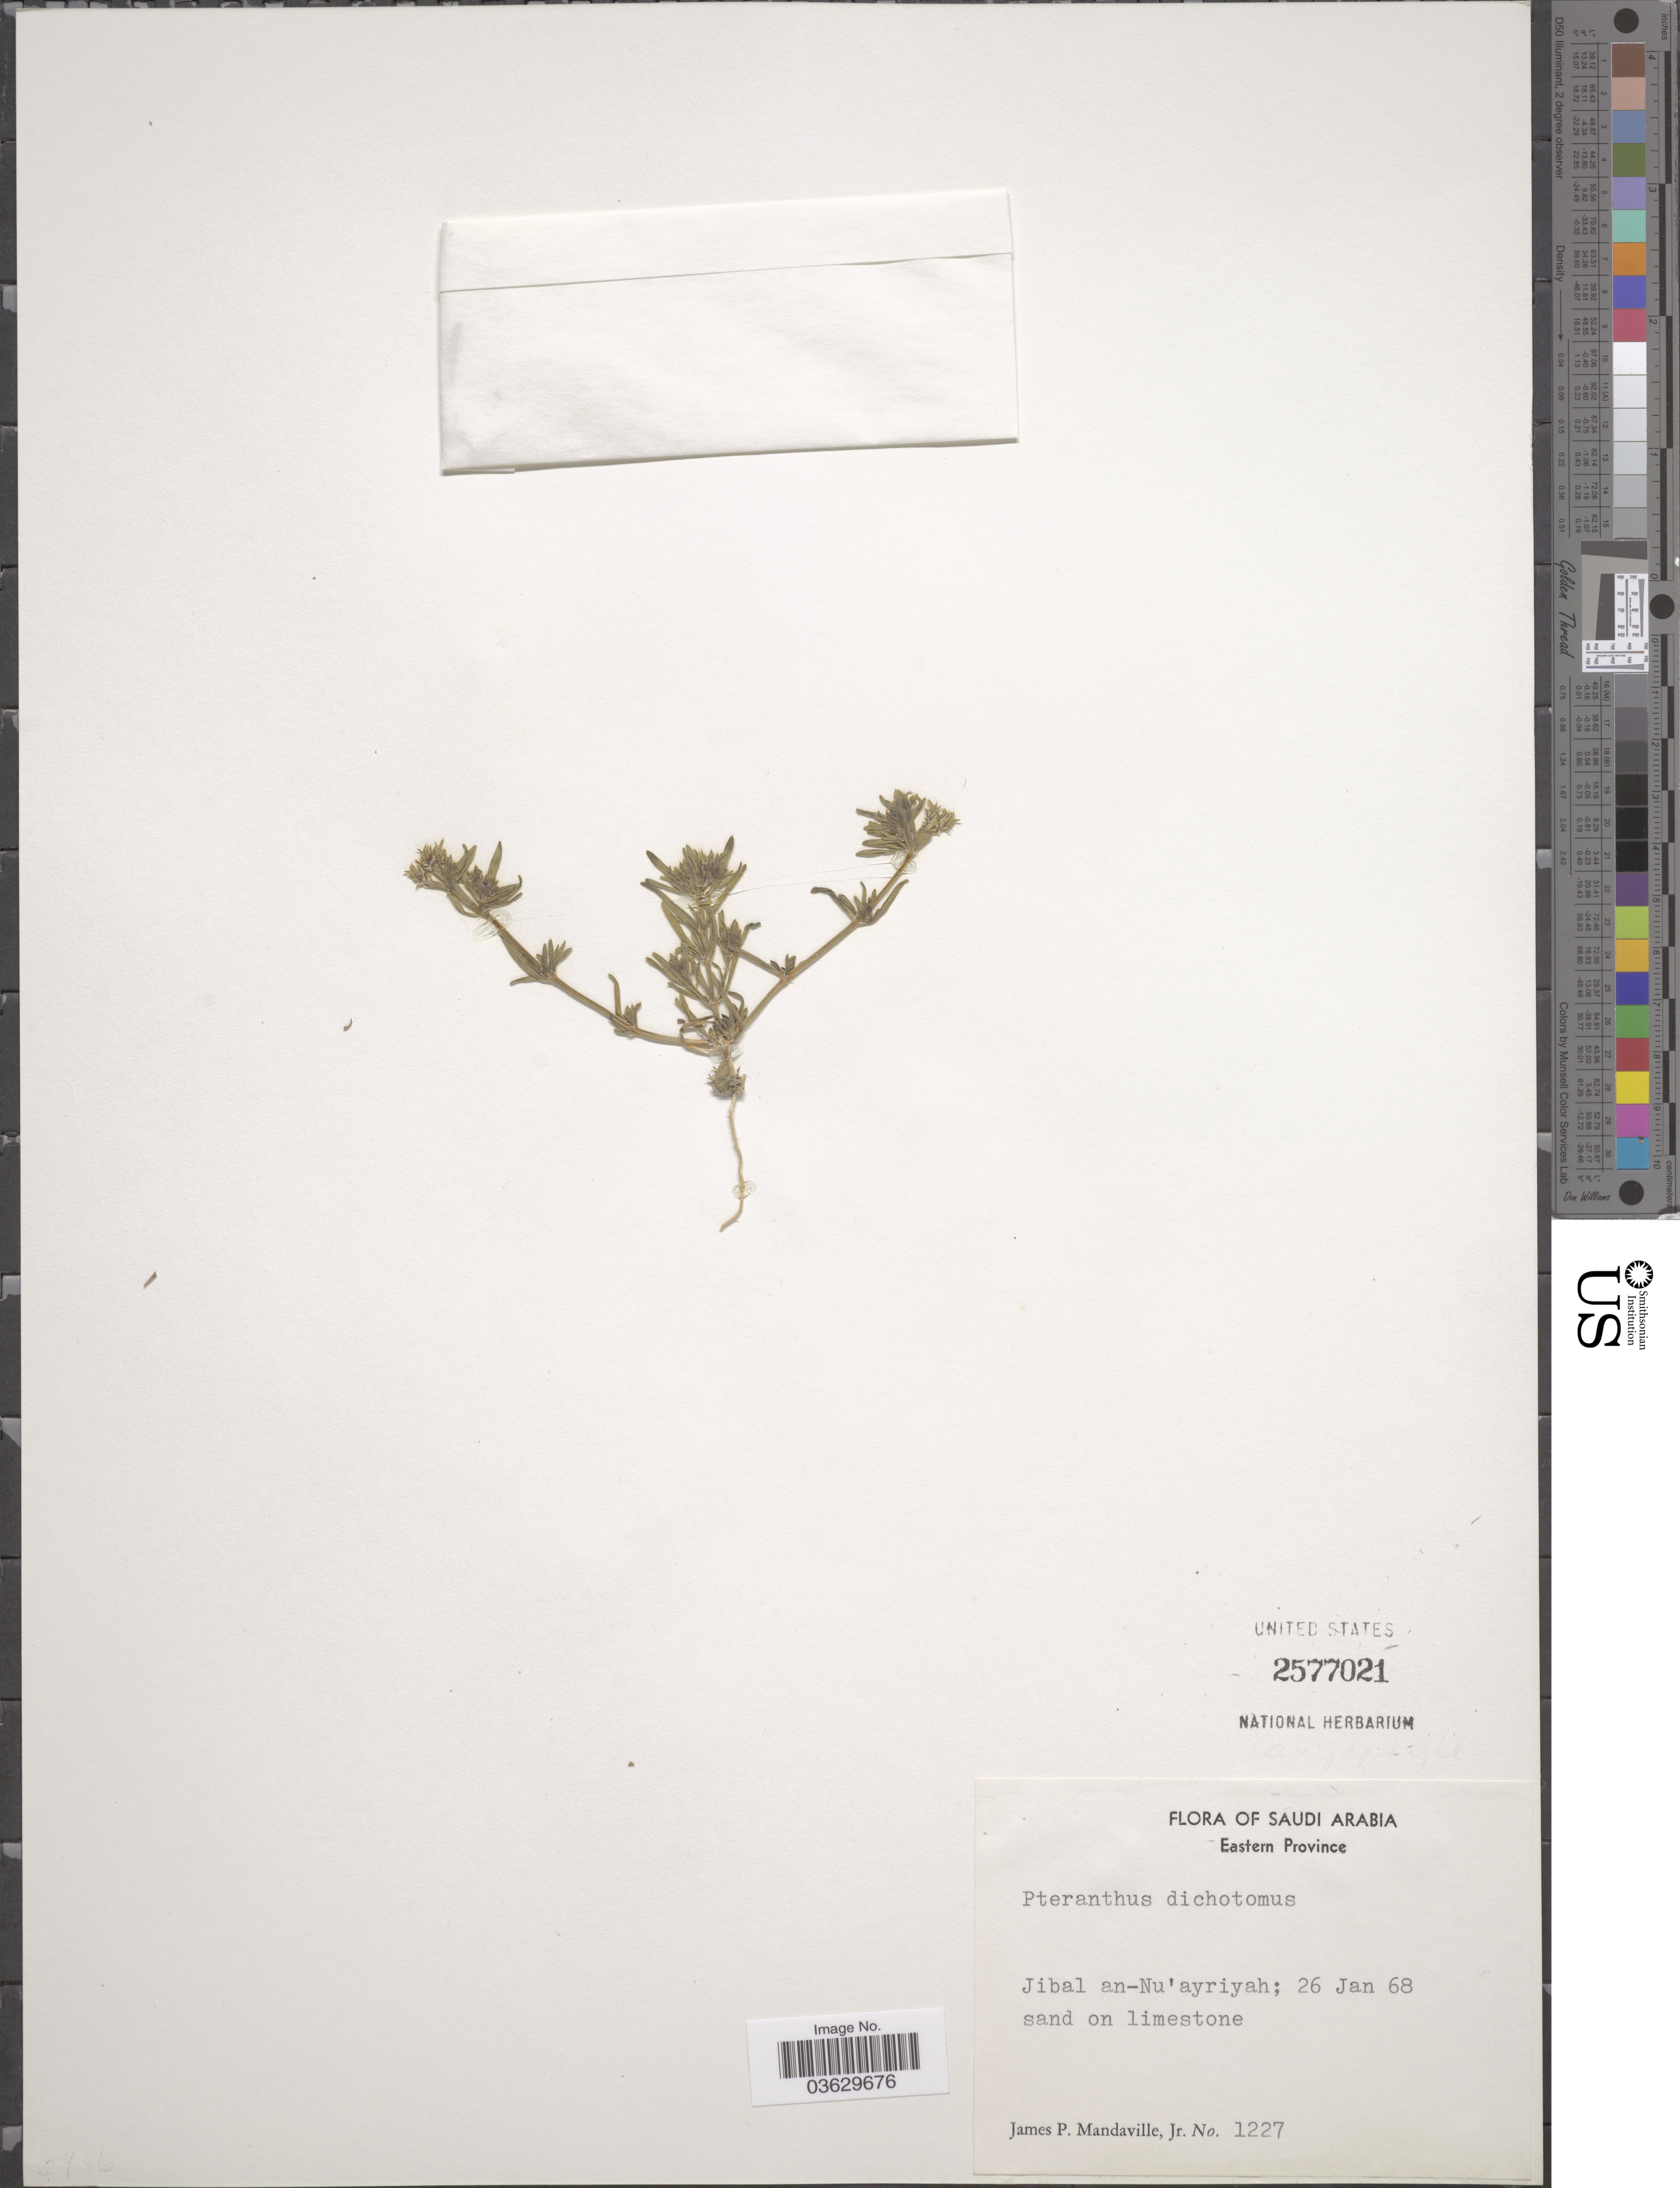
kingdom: Plantae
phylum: Tracheophyta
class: Magnoliopsida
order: Caryophyllales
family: Caryophyllaceae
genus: Pteranthus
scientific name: Pteranthus dichotomus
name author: Forssk.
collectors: J. Mandaville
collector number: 1227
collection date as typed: Transcribed d/m/y: 26/1/68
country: Saudi Arabia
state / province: Ash Sharqiyah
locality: Eastern Province. Jibal an-Nu'ayriyah.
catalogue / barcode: US 2577021